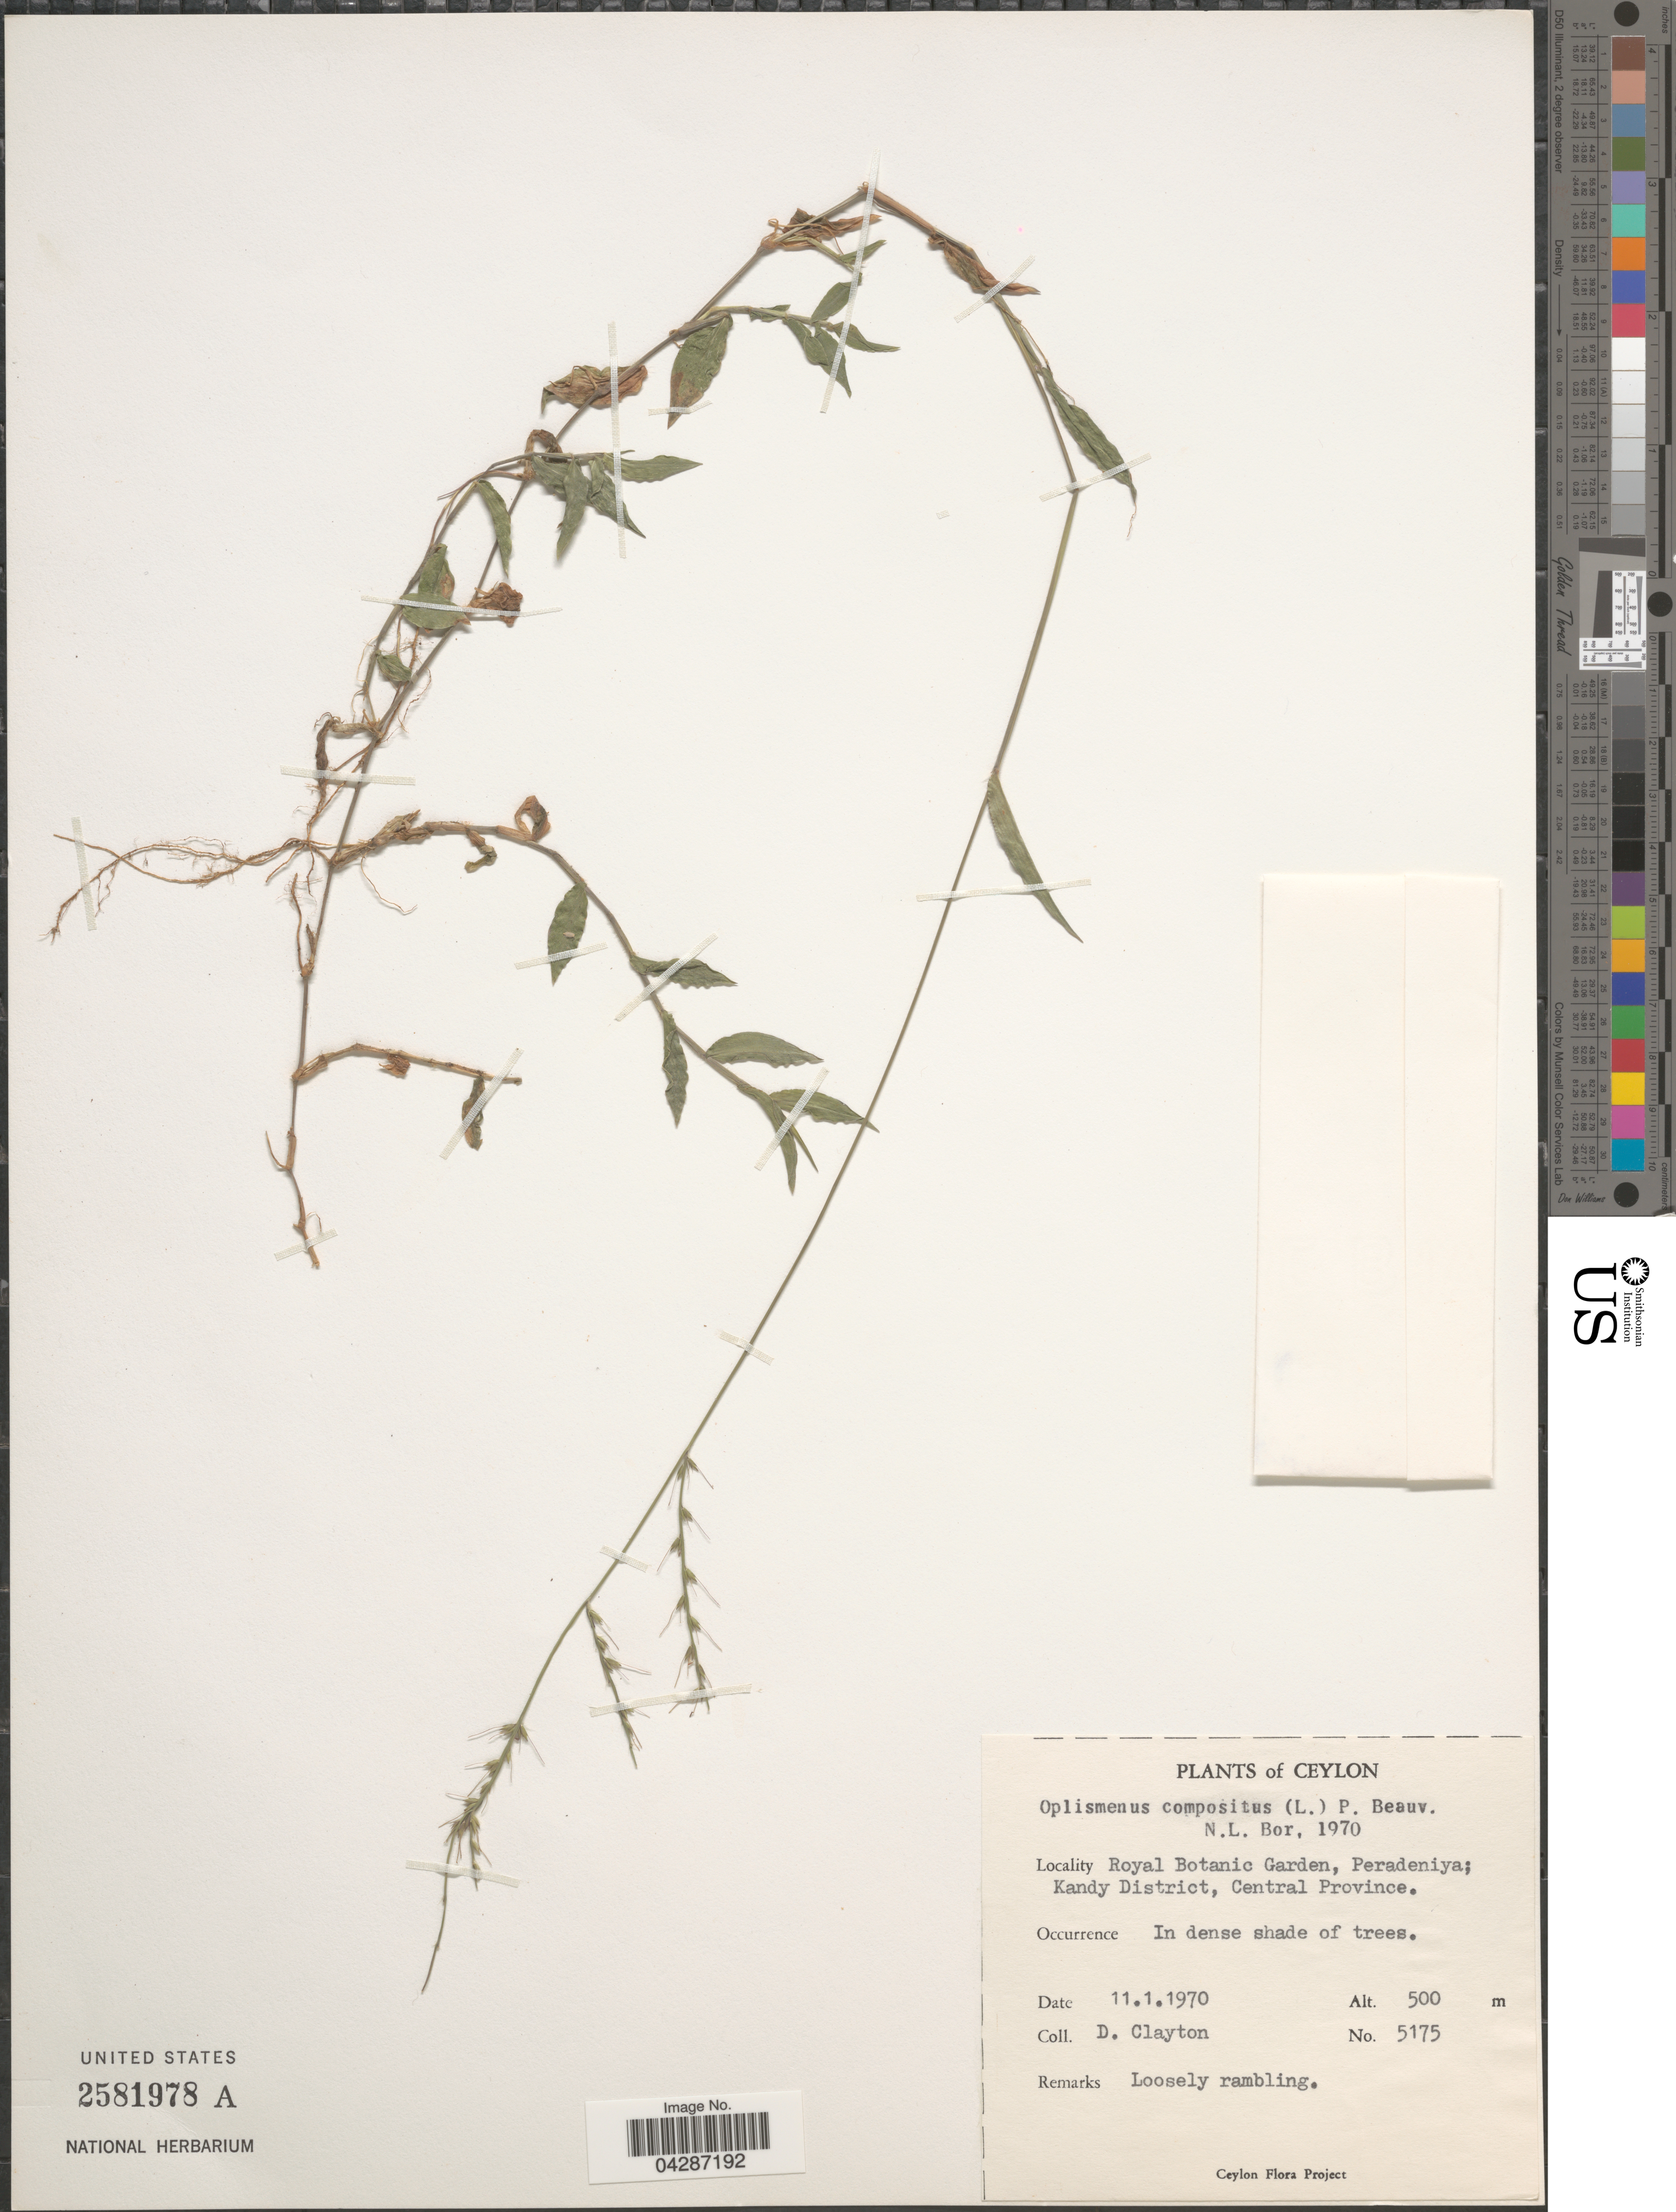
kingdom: Plantae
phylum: Tracheophyta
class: Liliopsida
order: Poales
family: Poaceae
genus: Oplismenus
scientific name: Oplismenus compositus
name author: (L.) P. Beauv.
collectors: D. Clayton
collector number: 5175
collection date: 1970-01-11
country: Sri Lanka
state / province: Central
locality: Ceylon. Royal Botanic Garden, Peradeniya; Kandy District. In dense shade of trees.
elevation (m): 500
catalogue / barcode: US 2581978A